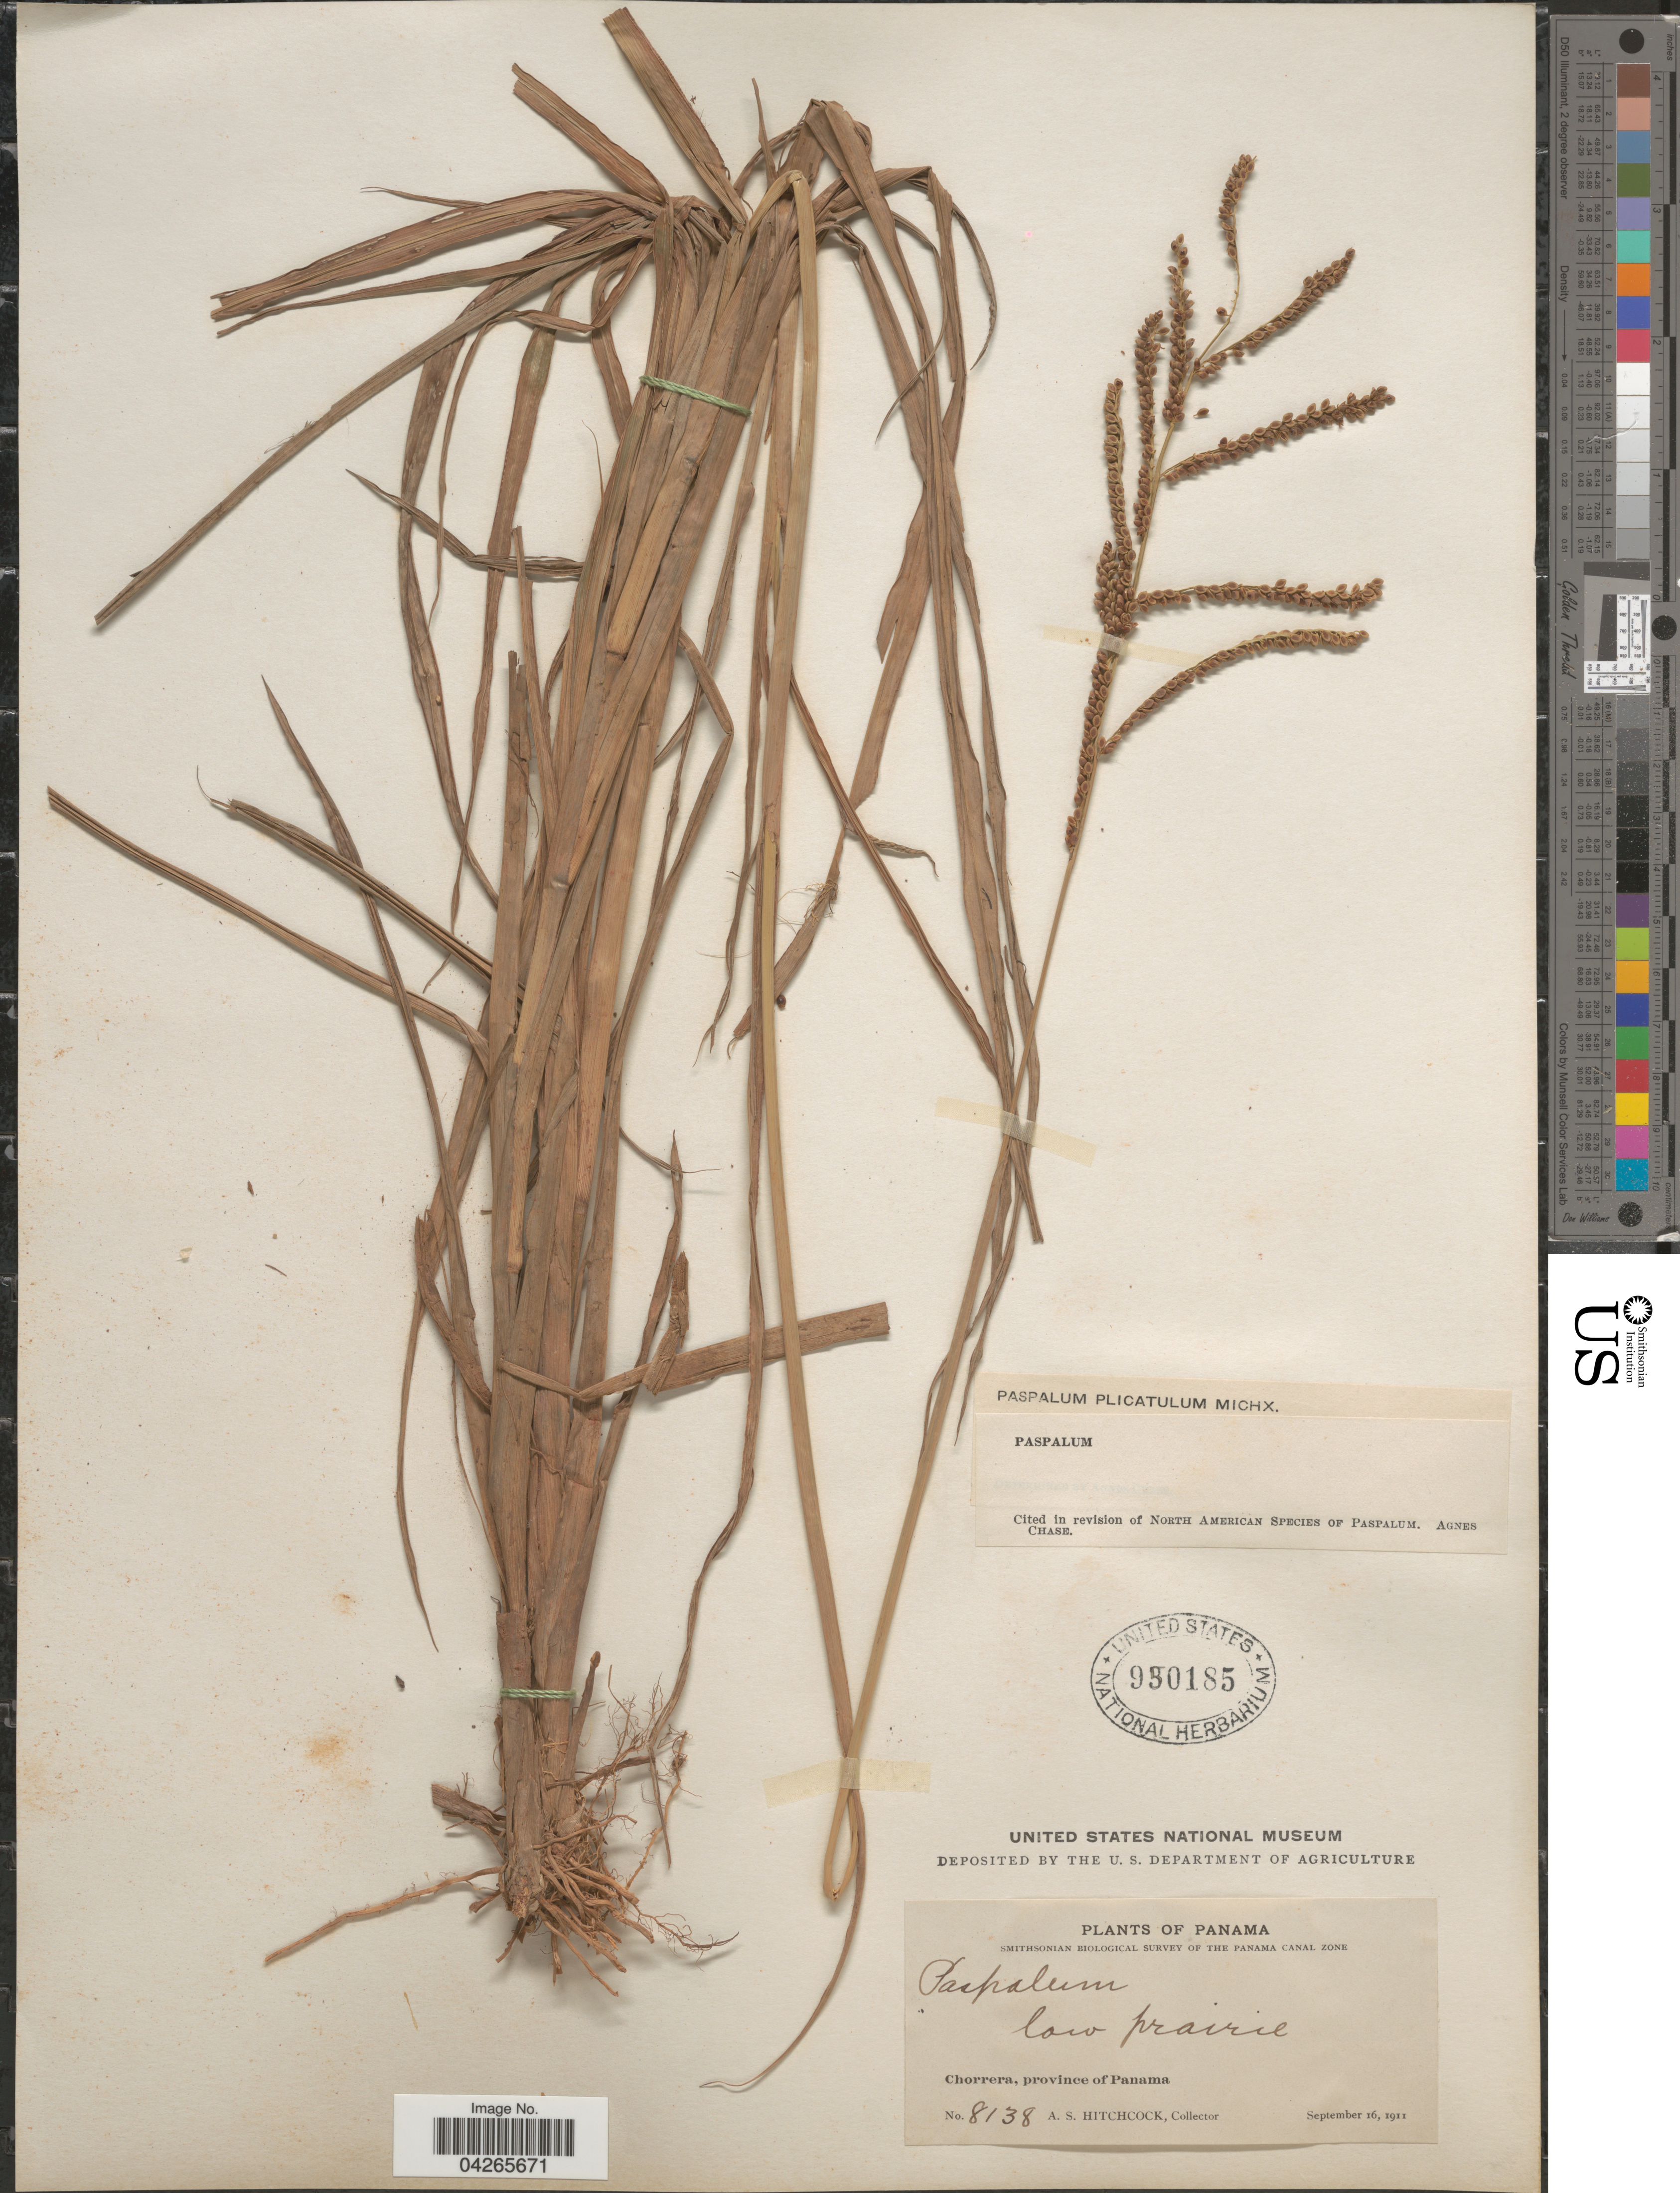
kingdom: Plantae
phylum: Tracheophyta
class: Liliopsida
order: Poales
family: Poaceae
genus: Paspalum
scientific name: Paspalum plicatulum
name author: Michx.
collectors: A. S. Hitchcock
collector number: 8138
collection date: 1911-09-16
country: Panama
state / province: Panamá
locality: Smithsonian Biological Survey of the Panama Canal Zone. Low prairie. Chorrera.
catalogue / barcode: US 950185